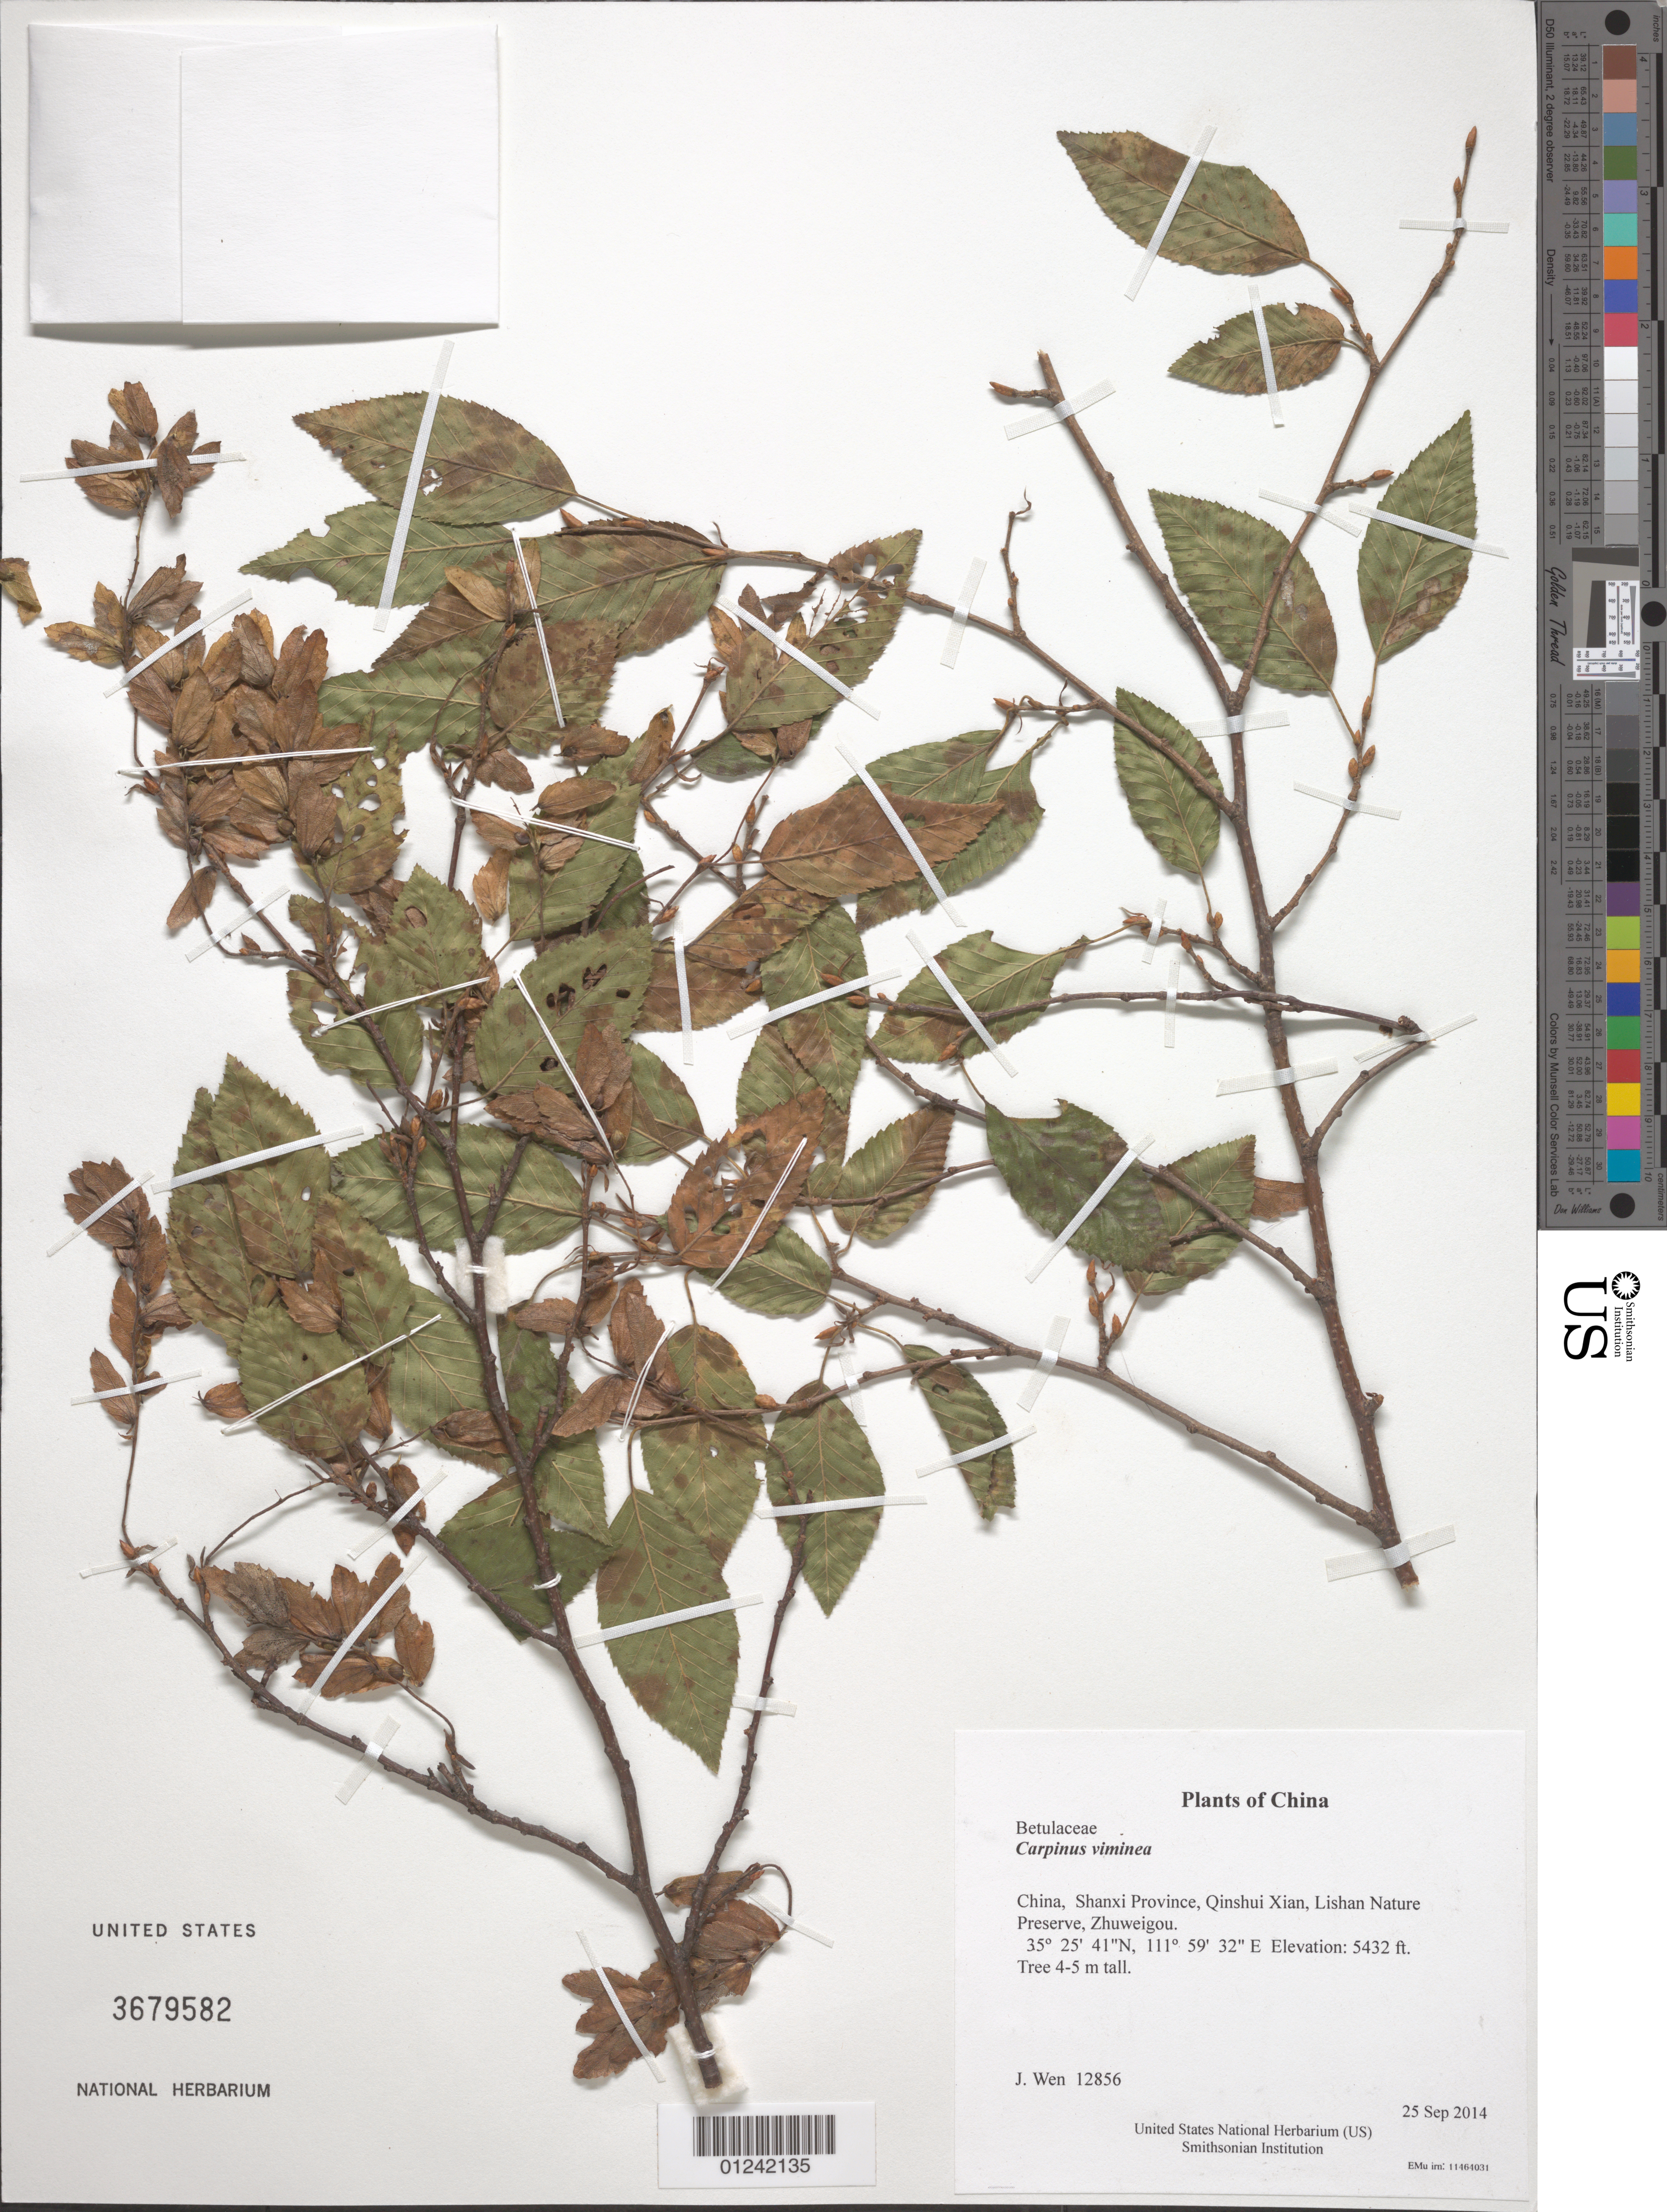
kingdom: Plantae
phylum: Tracheophyta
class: Magnoliopsida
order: Fagales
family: Betulaceae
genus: Carpinus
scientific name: Carpinus viminea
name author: Lindl. ex Wall.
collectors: J. Wen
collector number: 12856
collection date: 2014-09-25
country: China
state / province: Shanxi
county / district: Qinshui Xian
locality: Lishan Nature Preserve, Zhuweigou.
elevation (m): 1656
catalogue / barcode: US 3679582